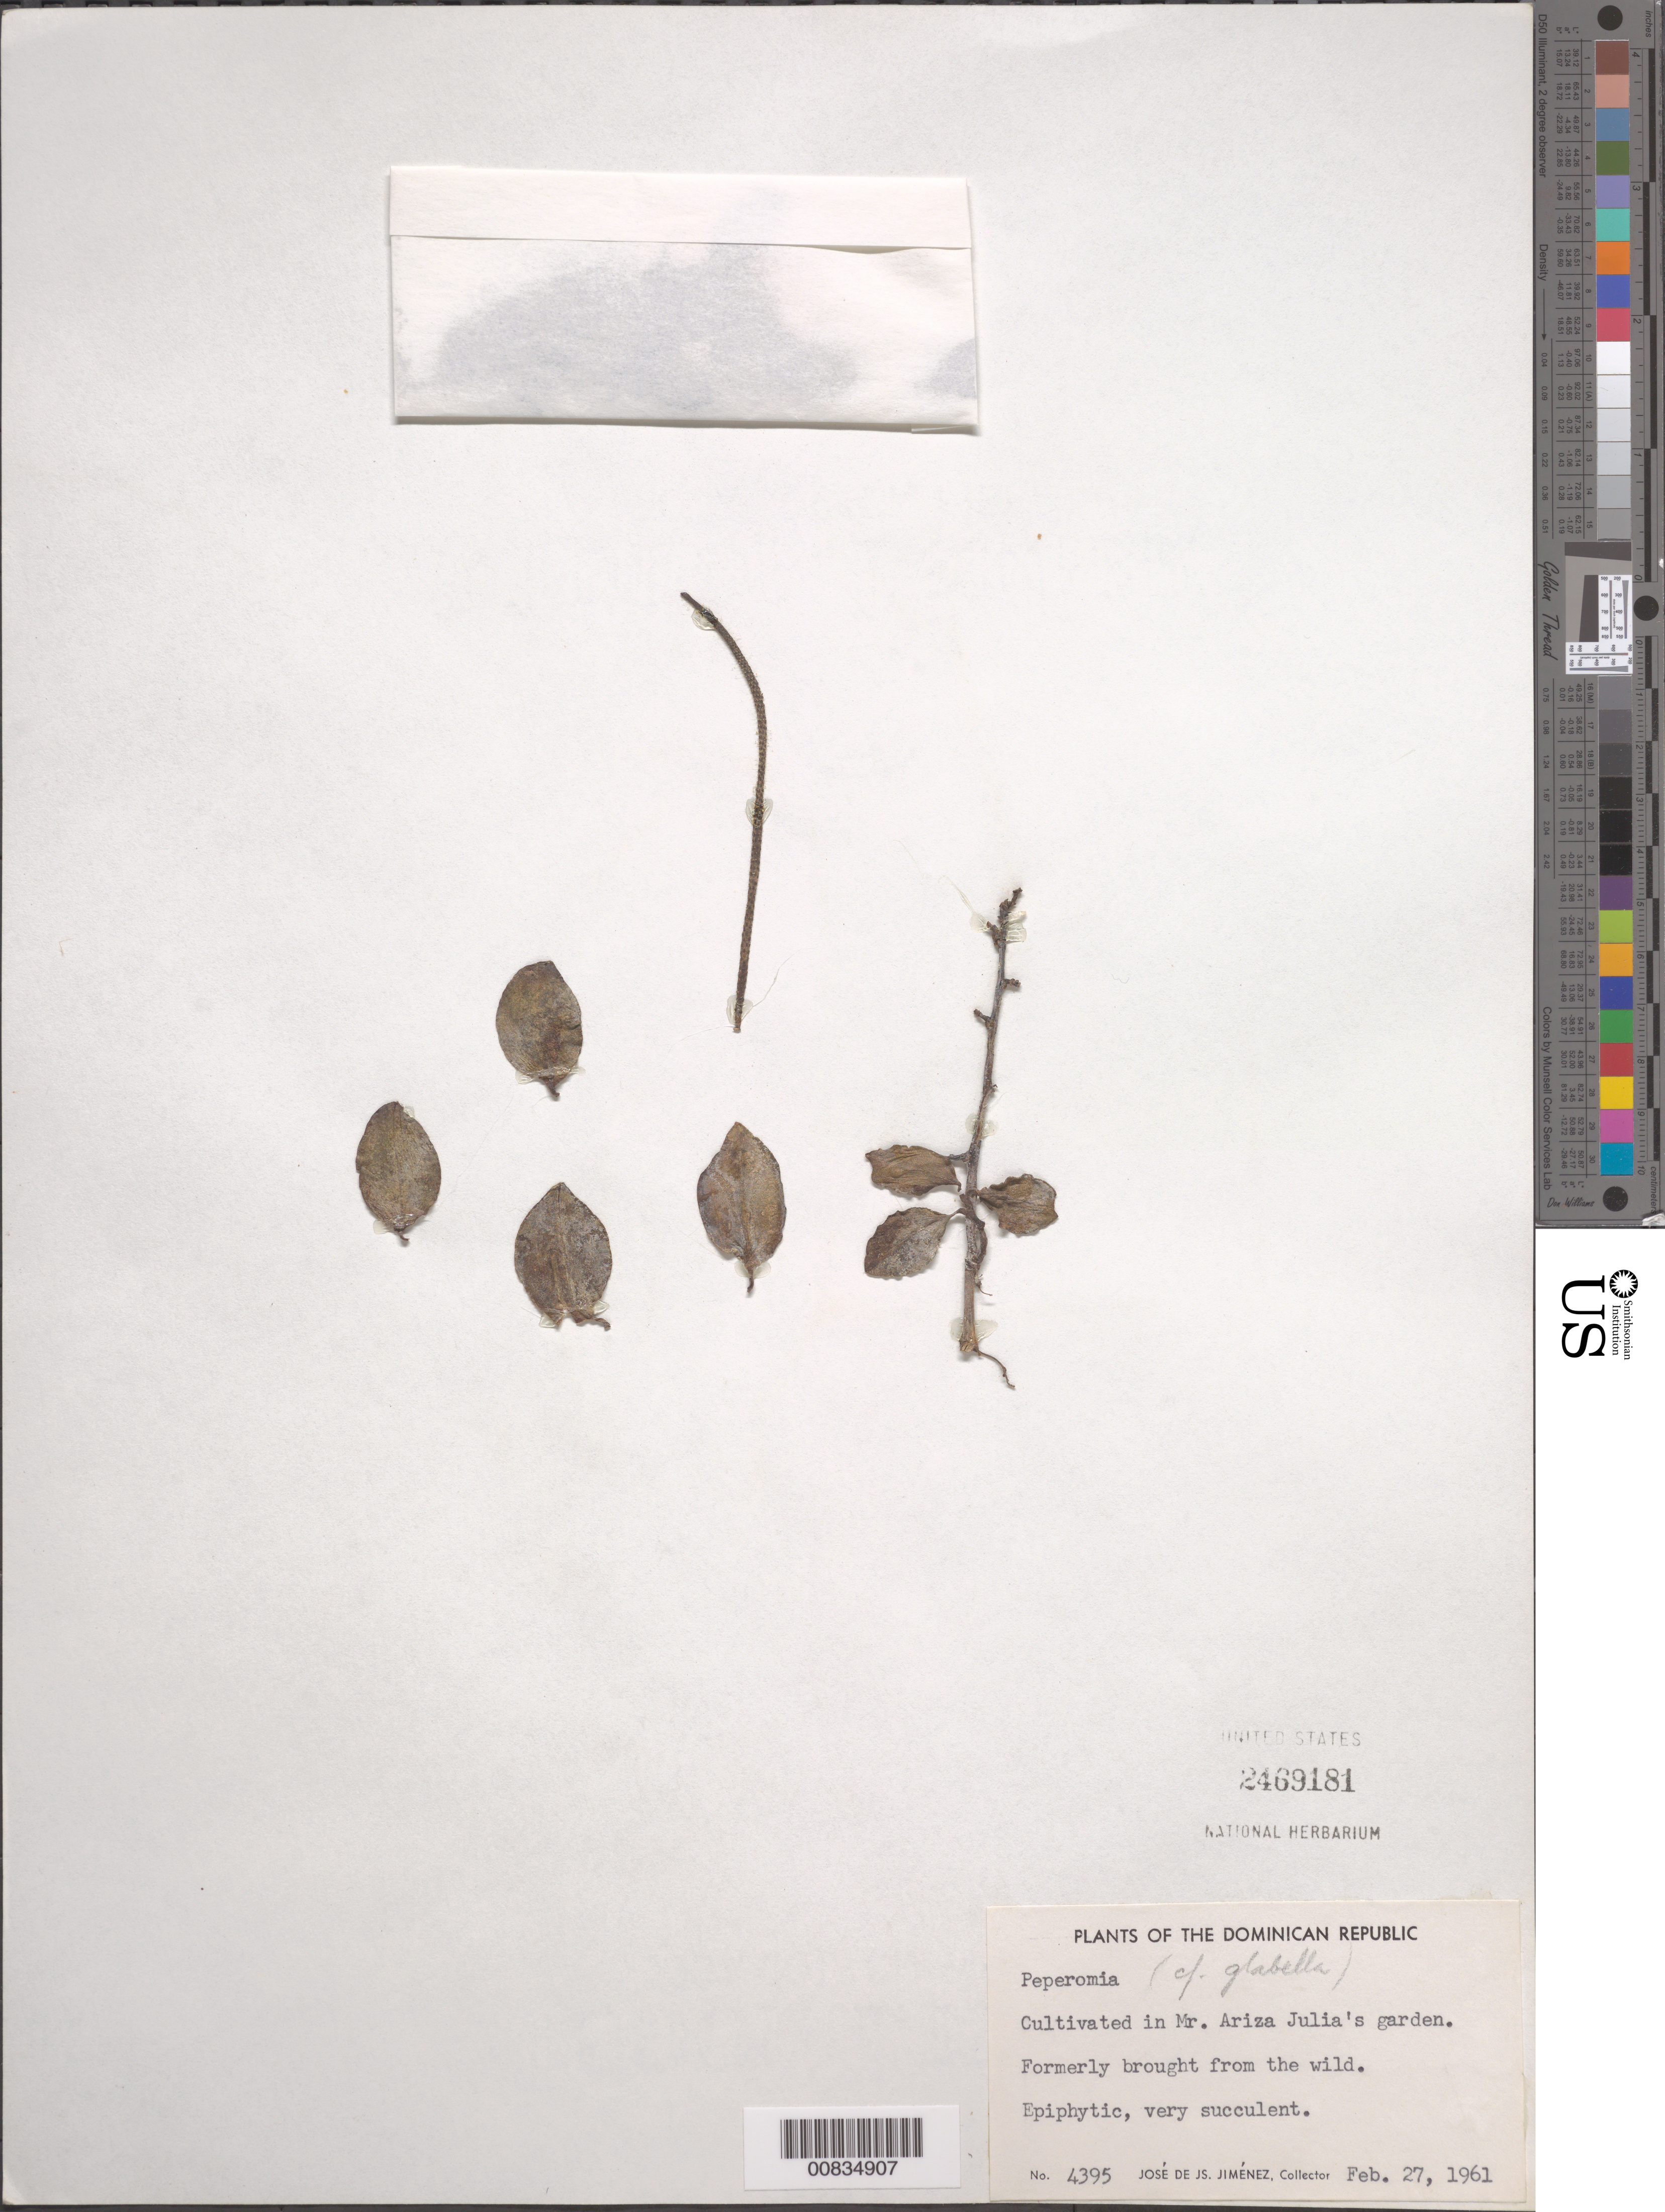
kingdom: Plantae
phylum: Tracheophyta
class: Magnoliopsida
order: Piperales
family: Piperaceae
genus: Peperomia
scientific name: Peperomia glabella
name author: (Sw.) A. Dietr.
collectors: J. J. Jiménez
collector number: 4395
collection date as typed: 27 Feb 1961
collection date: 1961-02-27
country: Dominican Republic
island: Hispaniola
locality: Mr. Ariza Julia's garden.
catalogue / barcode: US 2469181